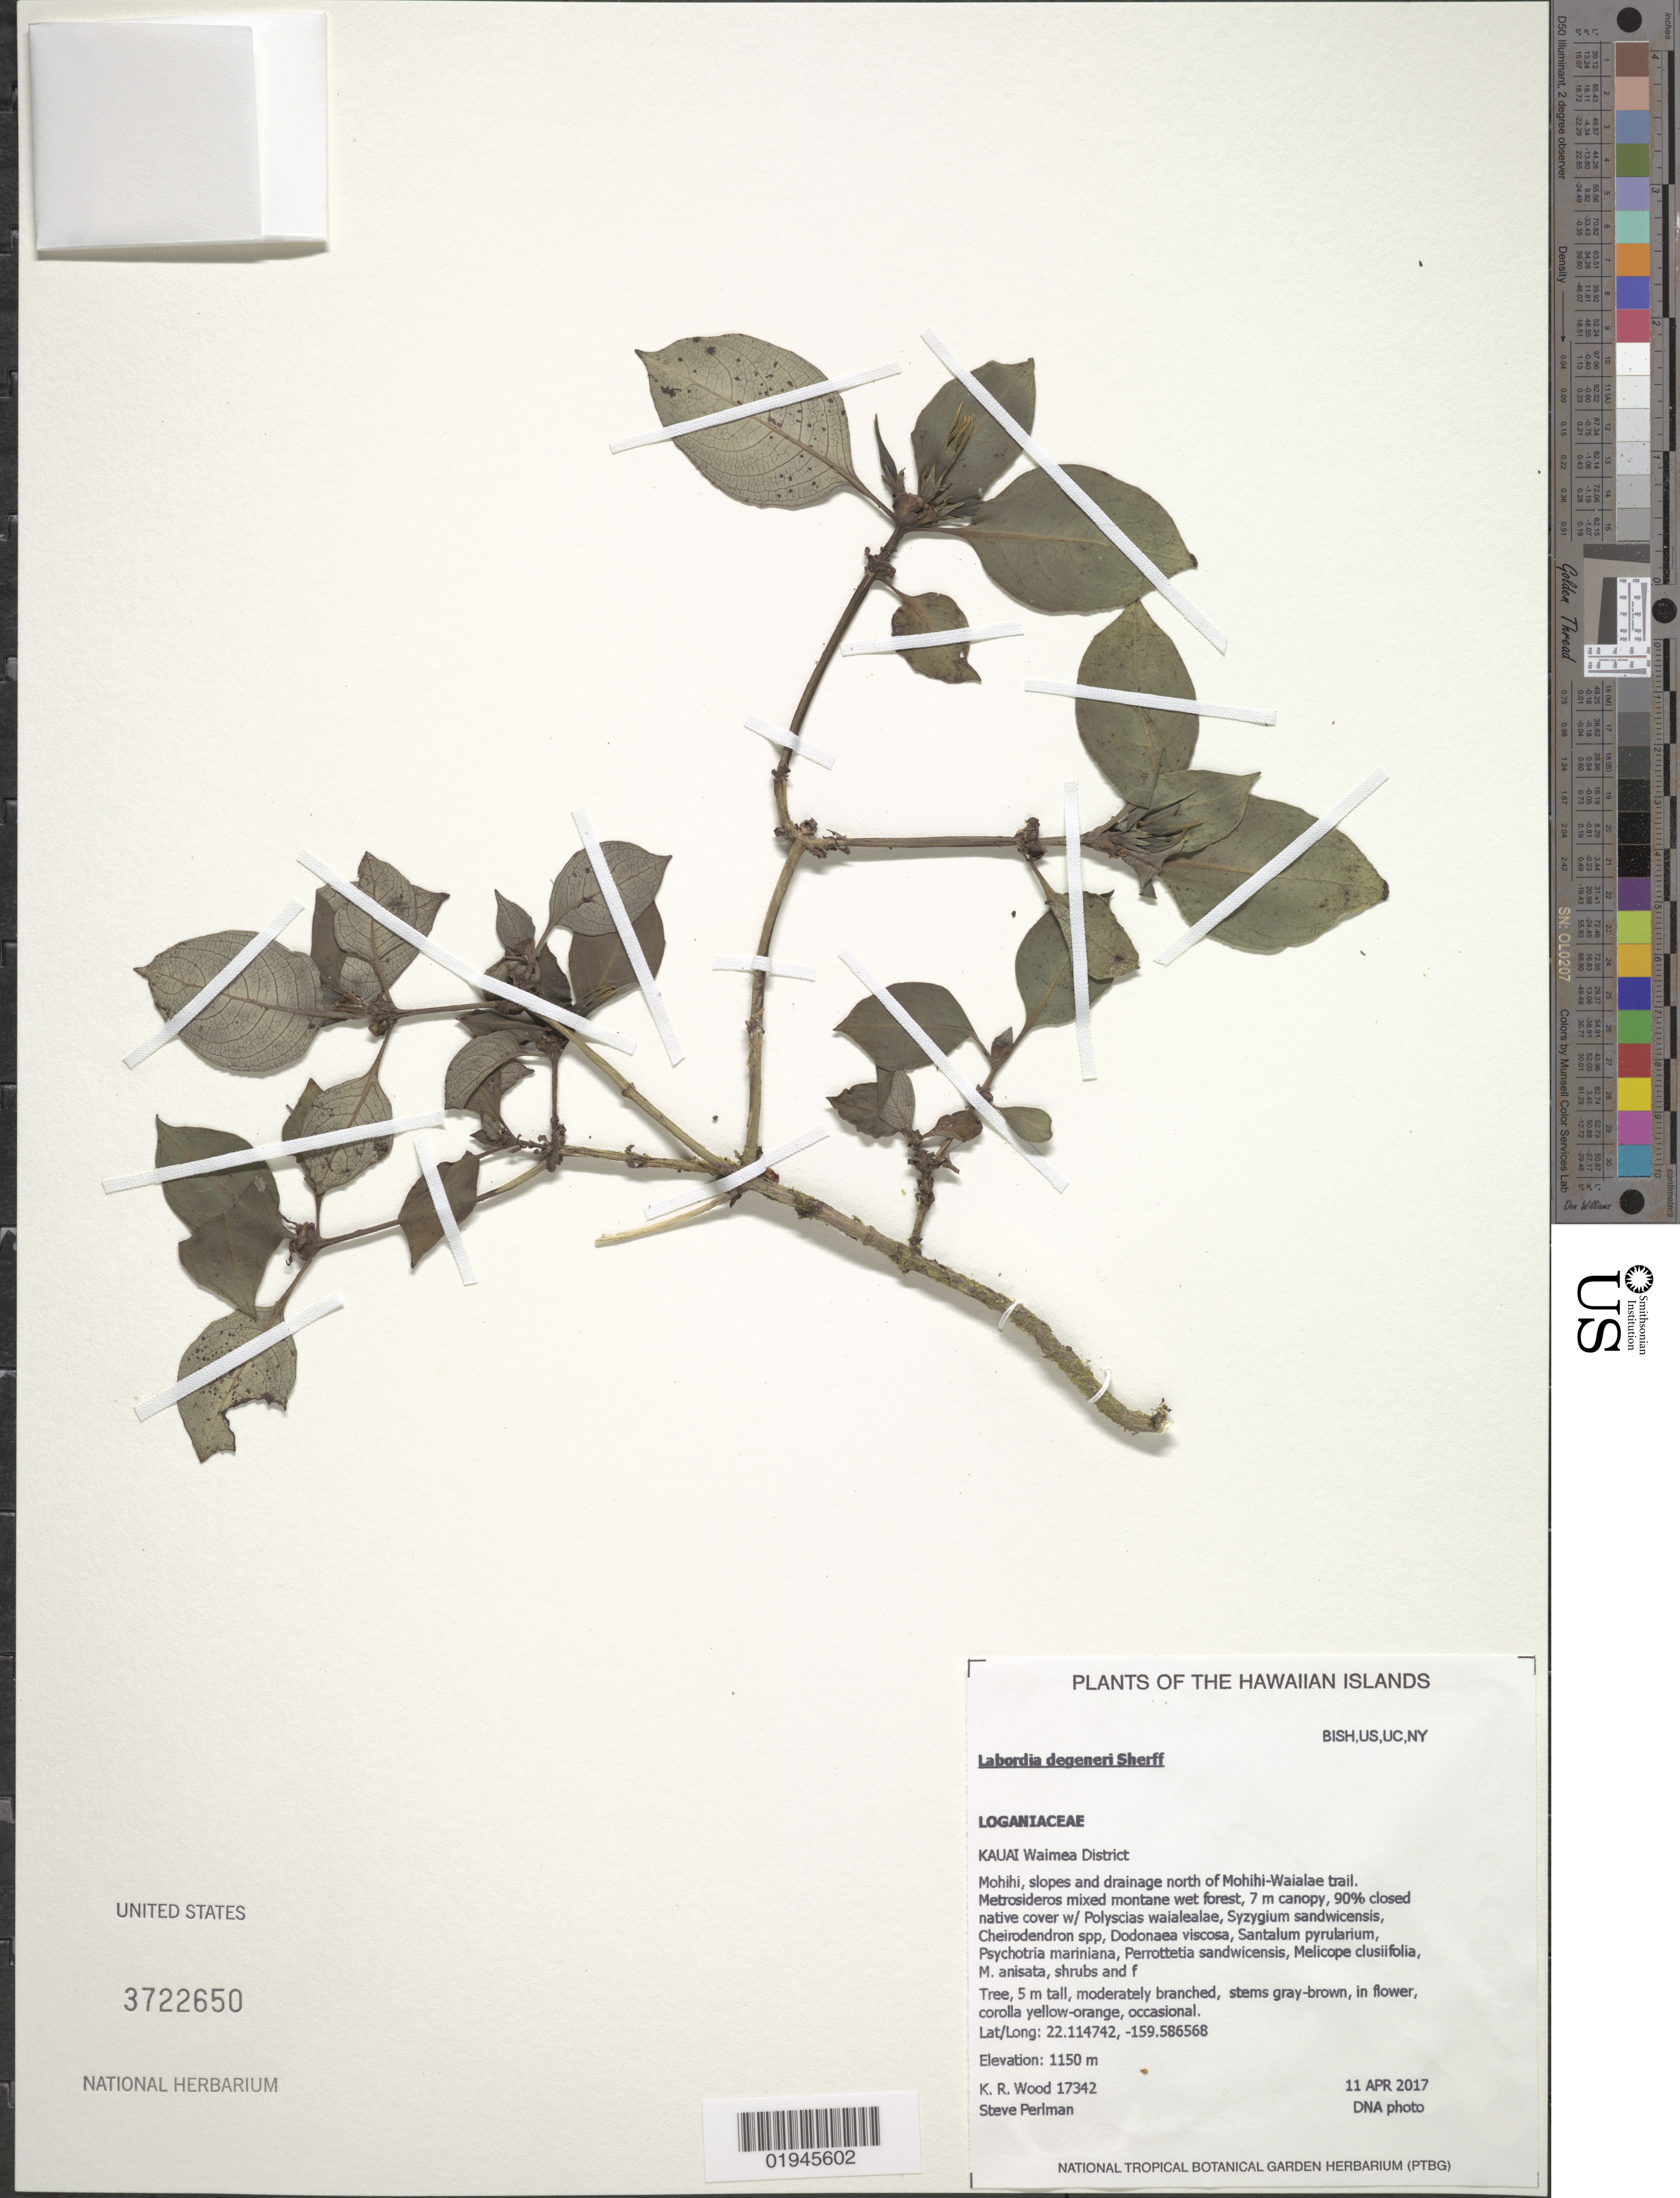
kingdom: Plantae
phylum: Tracheophyta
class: Magnoliopsida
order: Gentianales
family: Loganiaceae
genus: Geniostoma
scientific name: Geniostoma degeneri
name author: (Sherff) Byng & Christenh.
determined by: Wagner, W. L., (BOT), Smithsonian Institution - National Museum of Natural History (UNITED STATES)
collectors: K. R. Wood & S. P. Perlman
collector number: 17342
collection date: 2017-04-11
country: United States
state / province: Hawaii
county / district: Kauai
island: Kaua'i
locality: Waimea District, Mohihi, slopes and drainage north of Mohihi-Waialae trail.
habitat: Mixed montane wet forest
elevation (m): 1150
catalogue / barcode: US 3722650